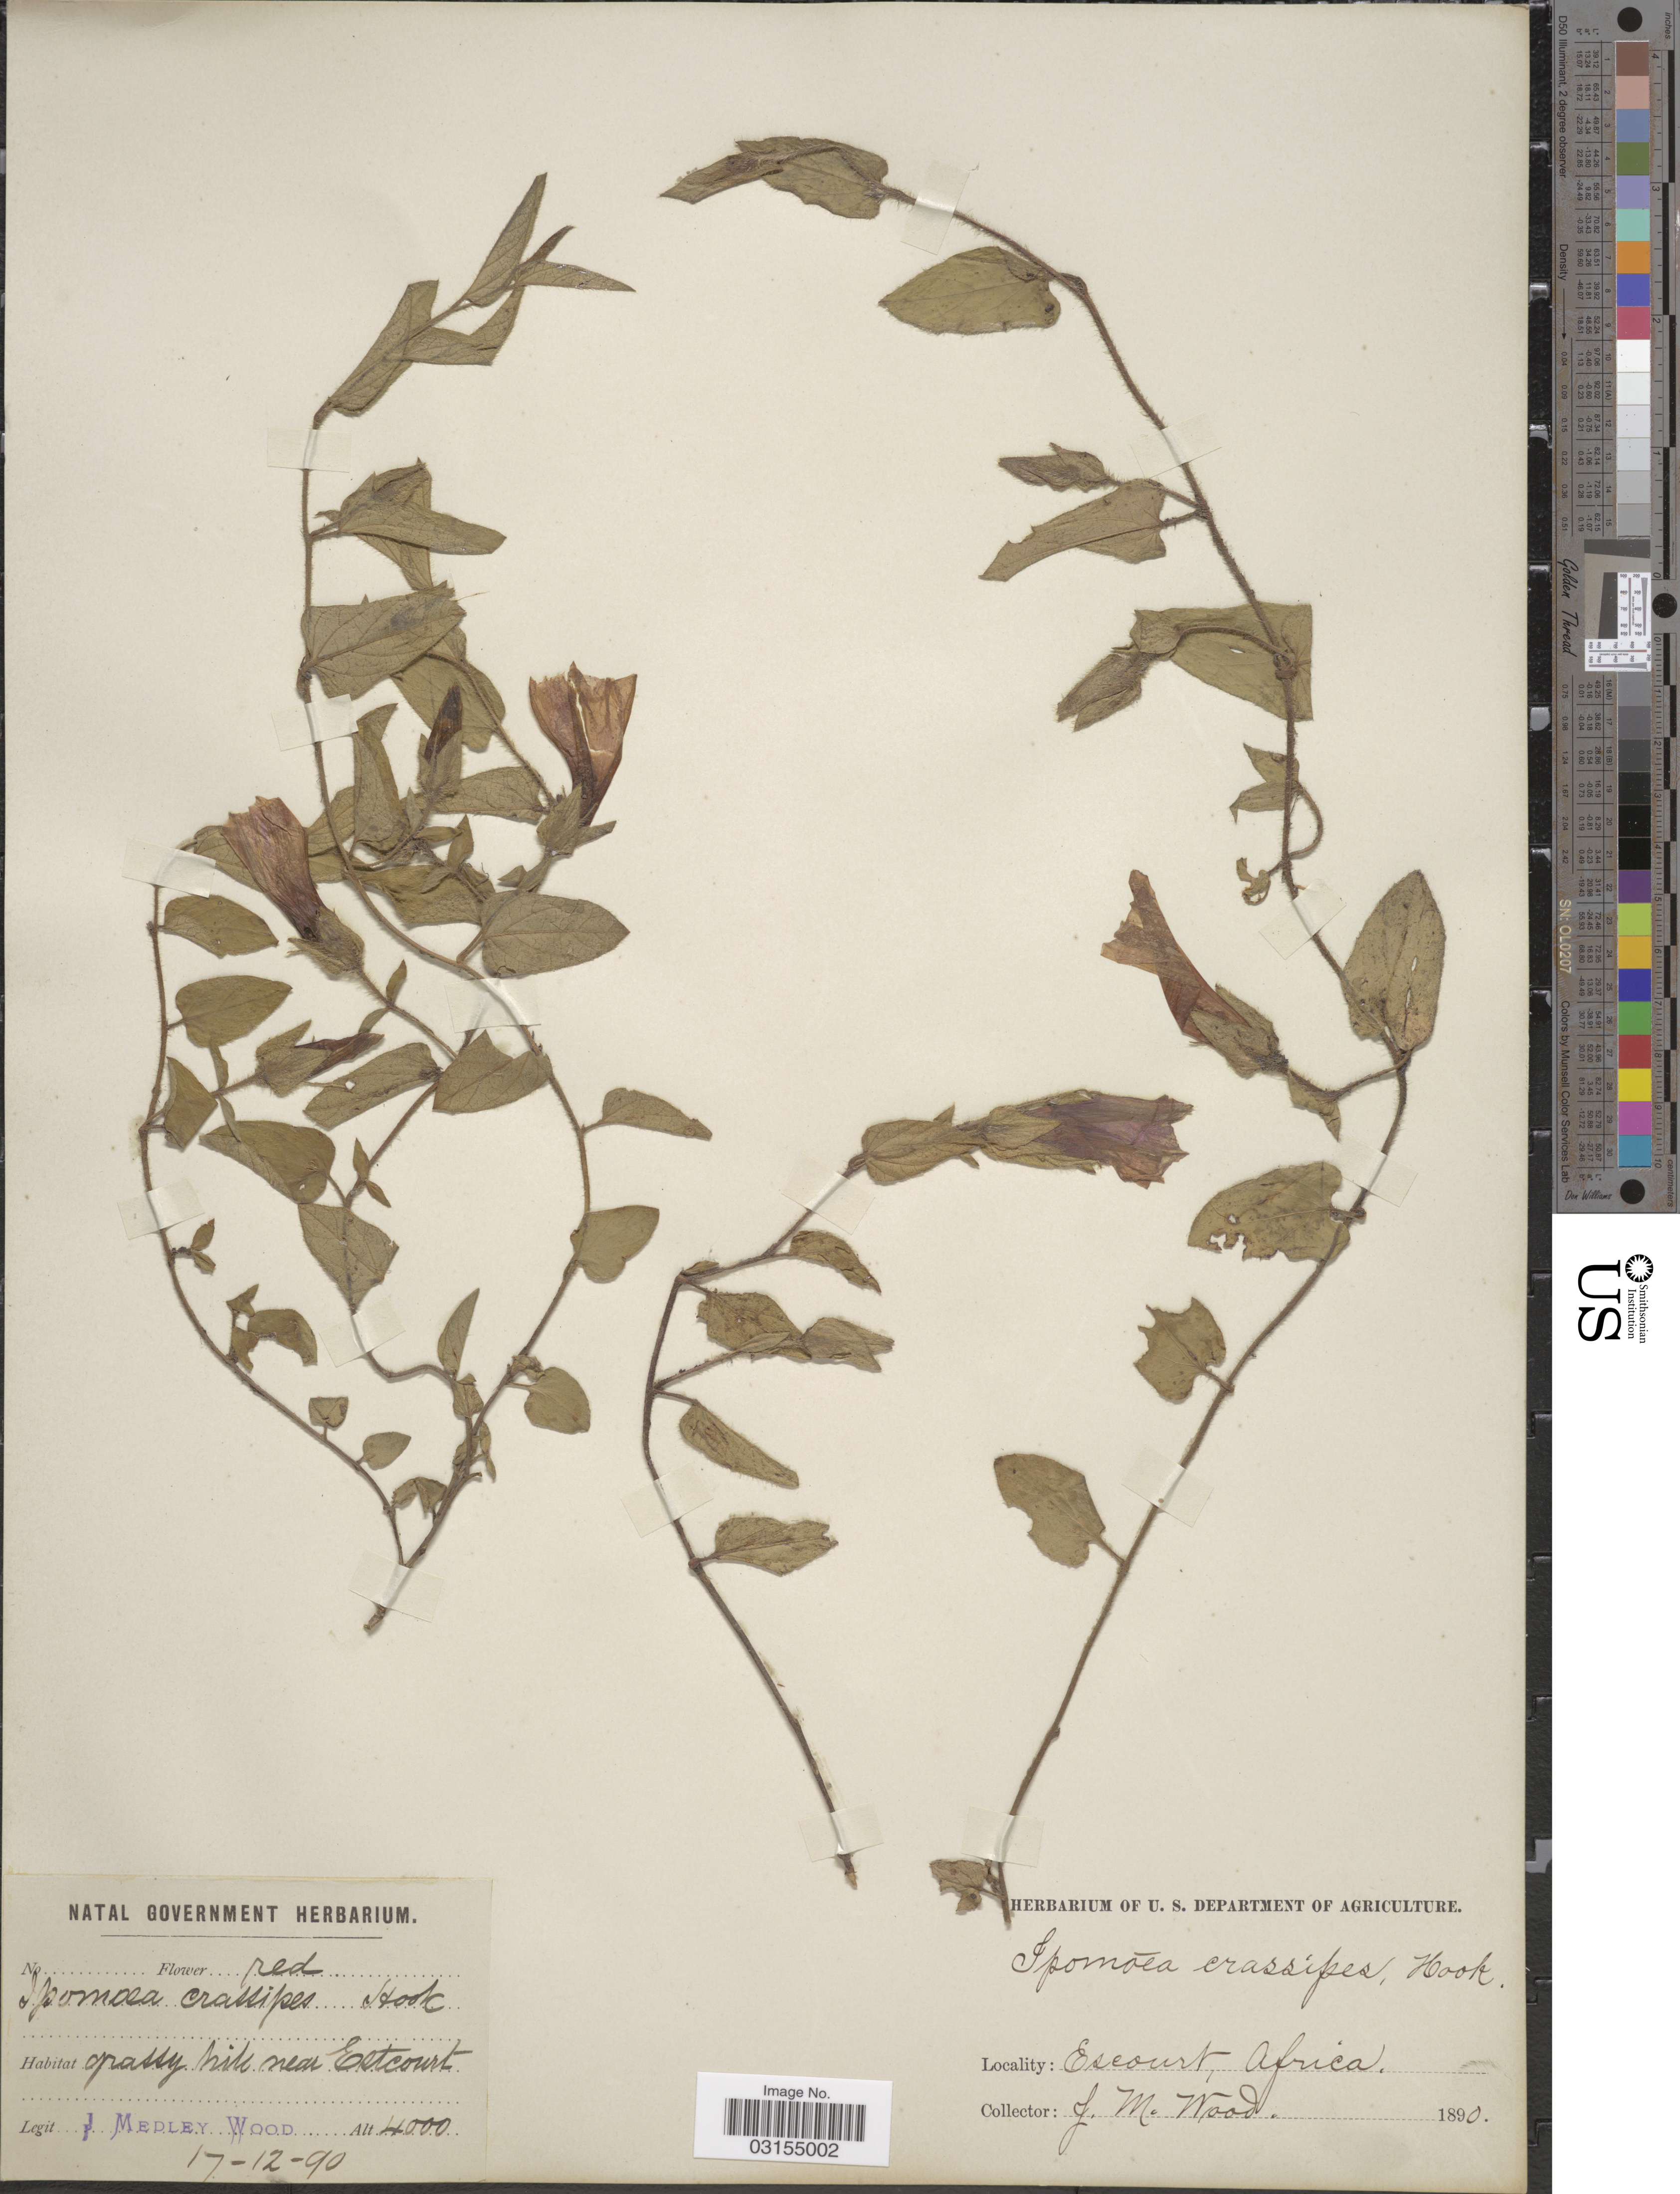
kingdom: Plantae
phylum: Tracheophyta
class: Magnoliopsida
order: Solanales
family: Convolvulaceae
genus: Ipomoea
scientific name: Ipomoea crassipes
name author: Hook.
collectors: J. Medley Wood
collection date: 1890-12-17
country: South Africa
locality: Grassy hill near Estcourt.